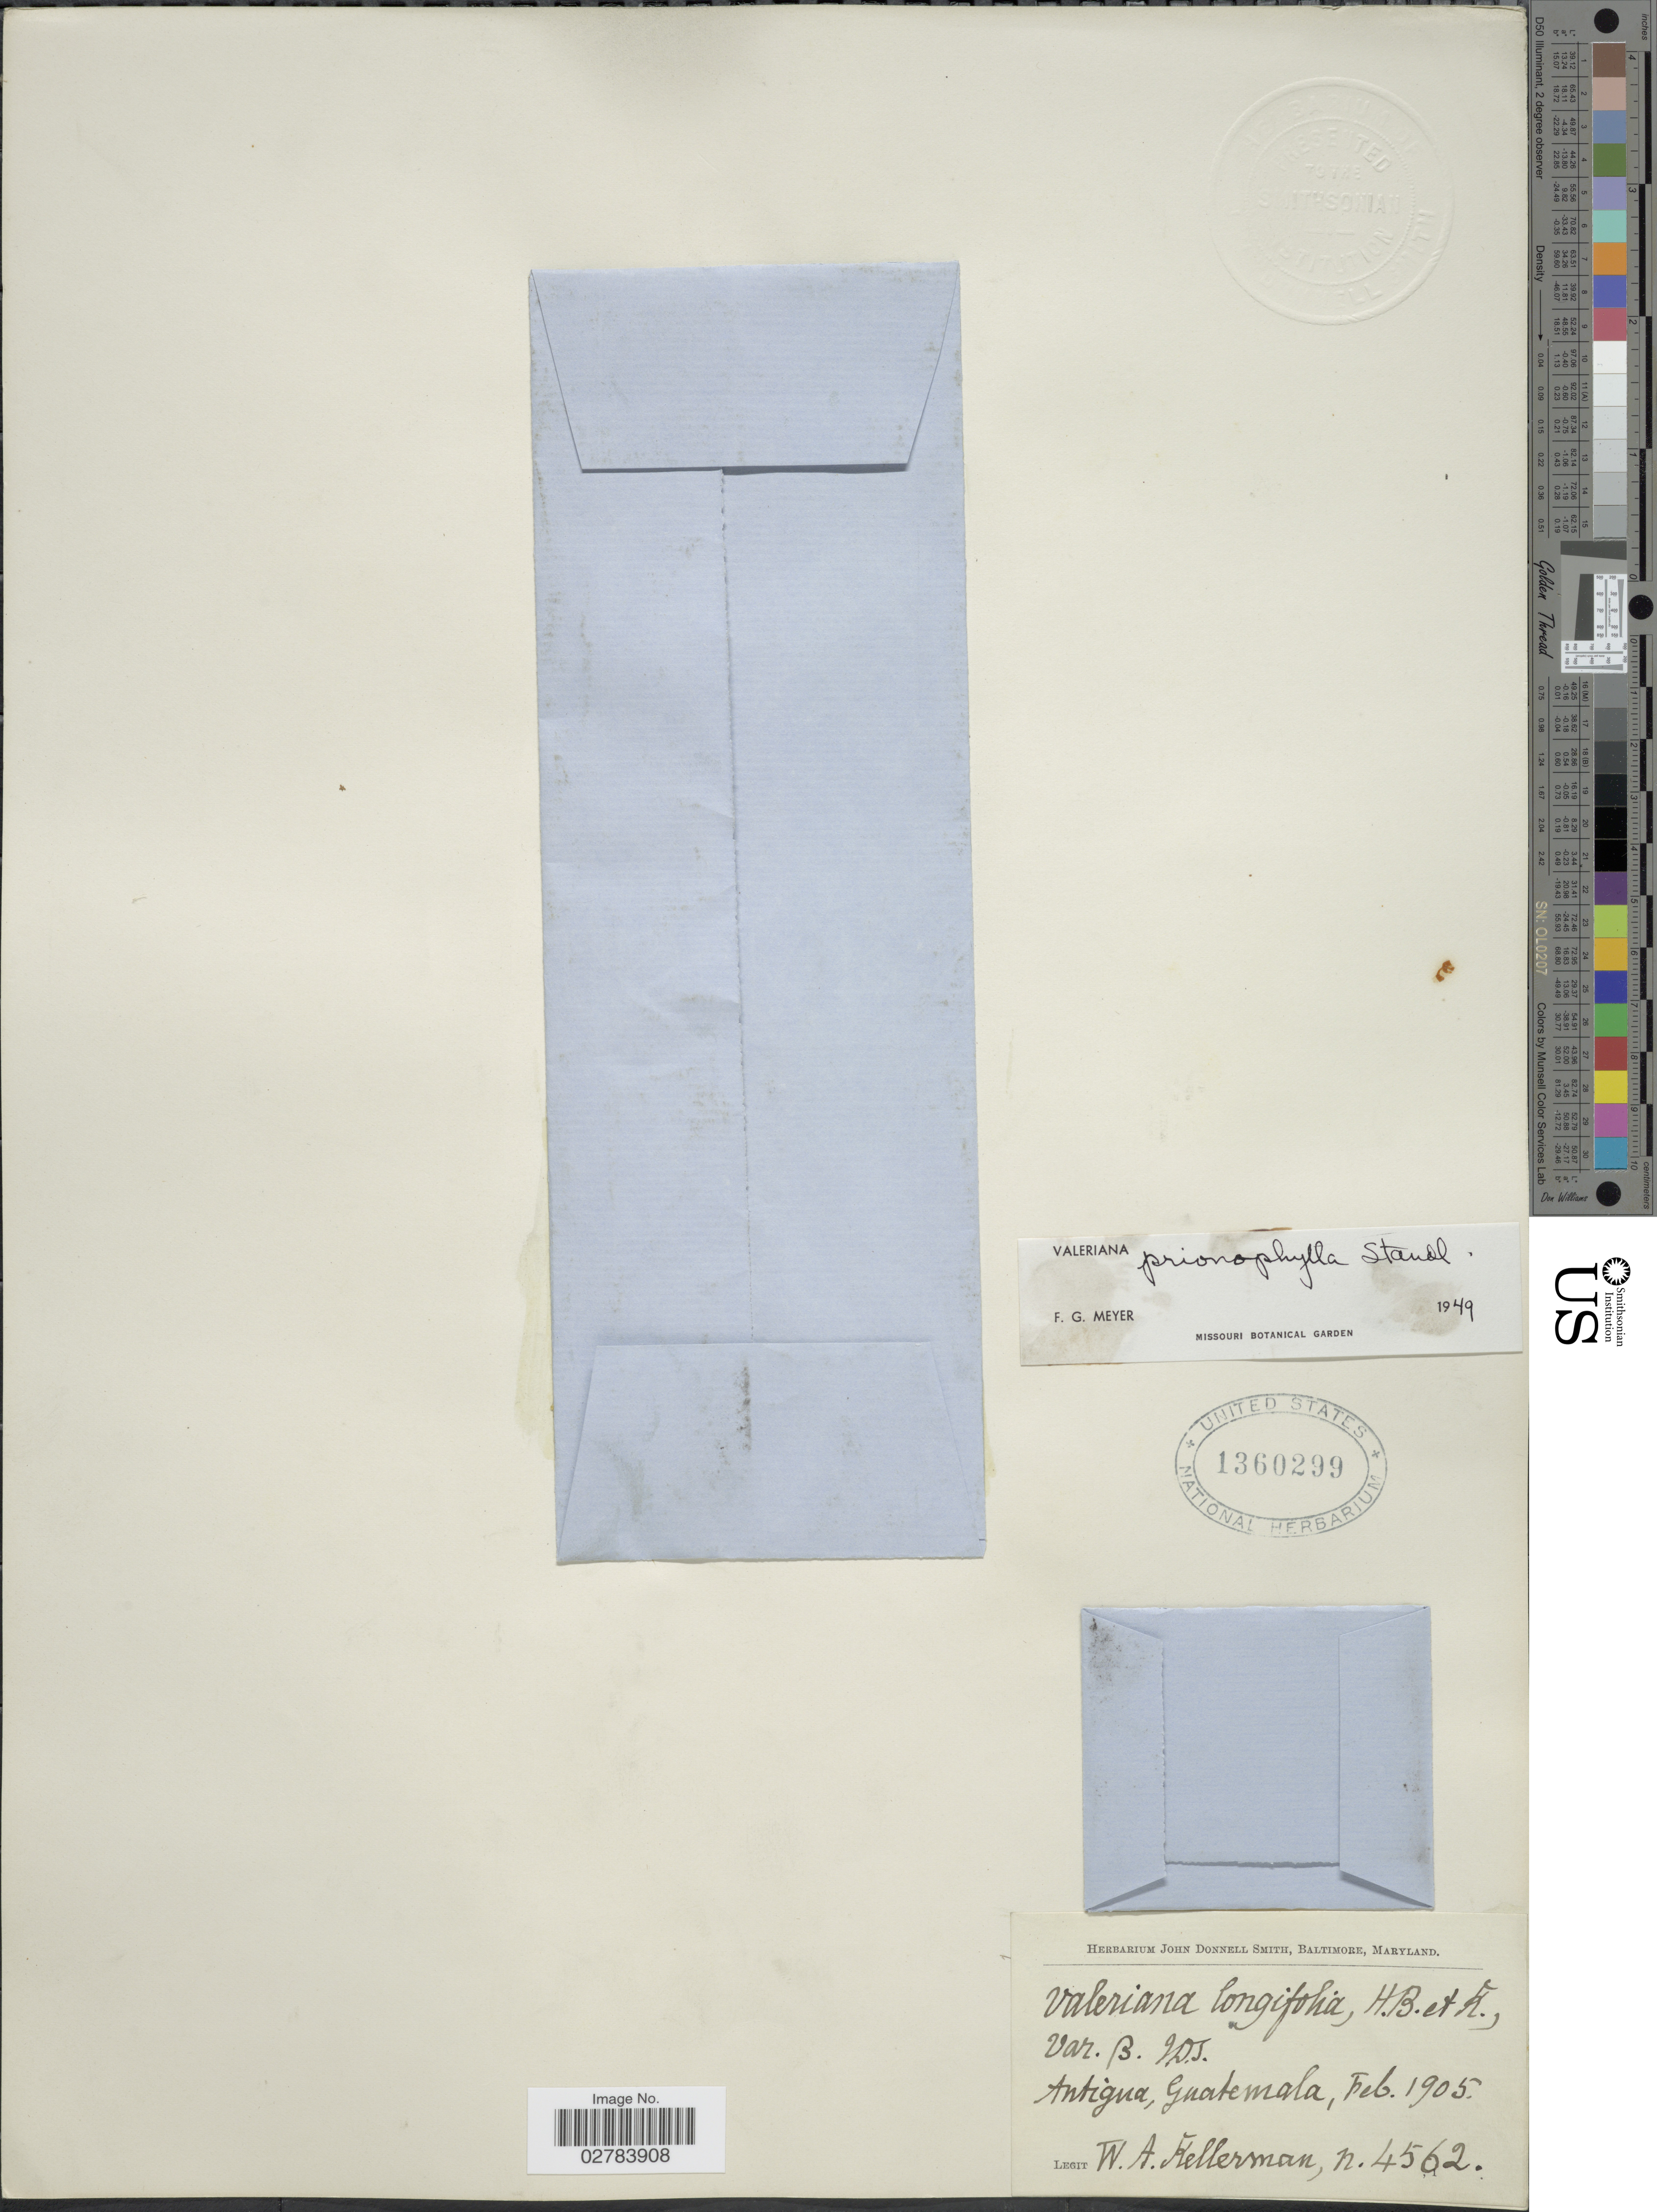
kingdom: Plantae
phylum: Tracheophyta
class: Magnoliopsida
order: Dipsacales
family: Caprifoliaceae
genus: Valeriana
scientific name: Valeriana prionophylla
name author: Standl.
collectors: W. Kellerman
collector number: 4562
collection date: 1905-02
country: Guatemala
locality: Antigua.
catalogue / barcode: US 1360299